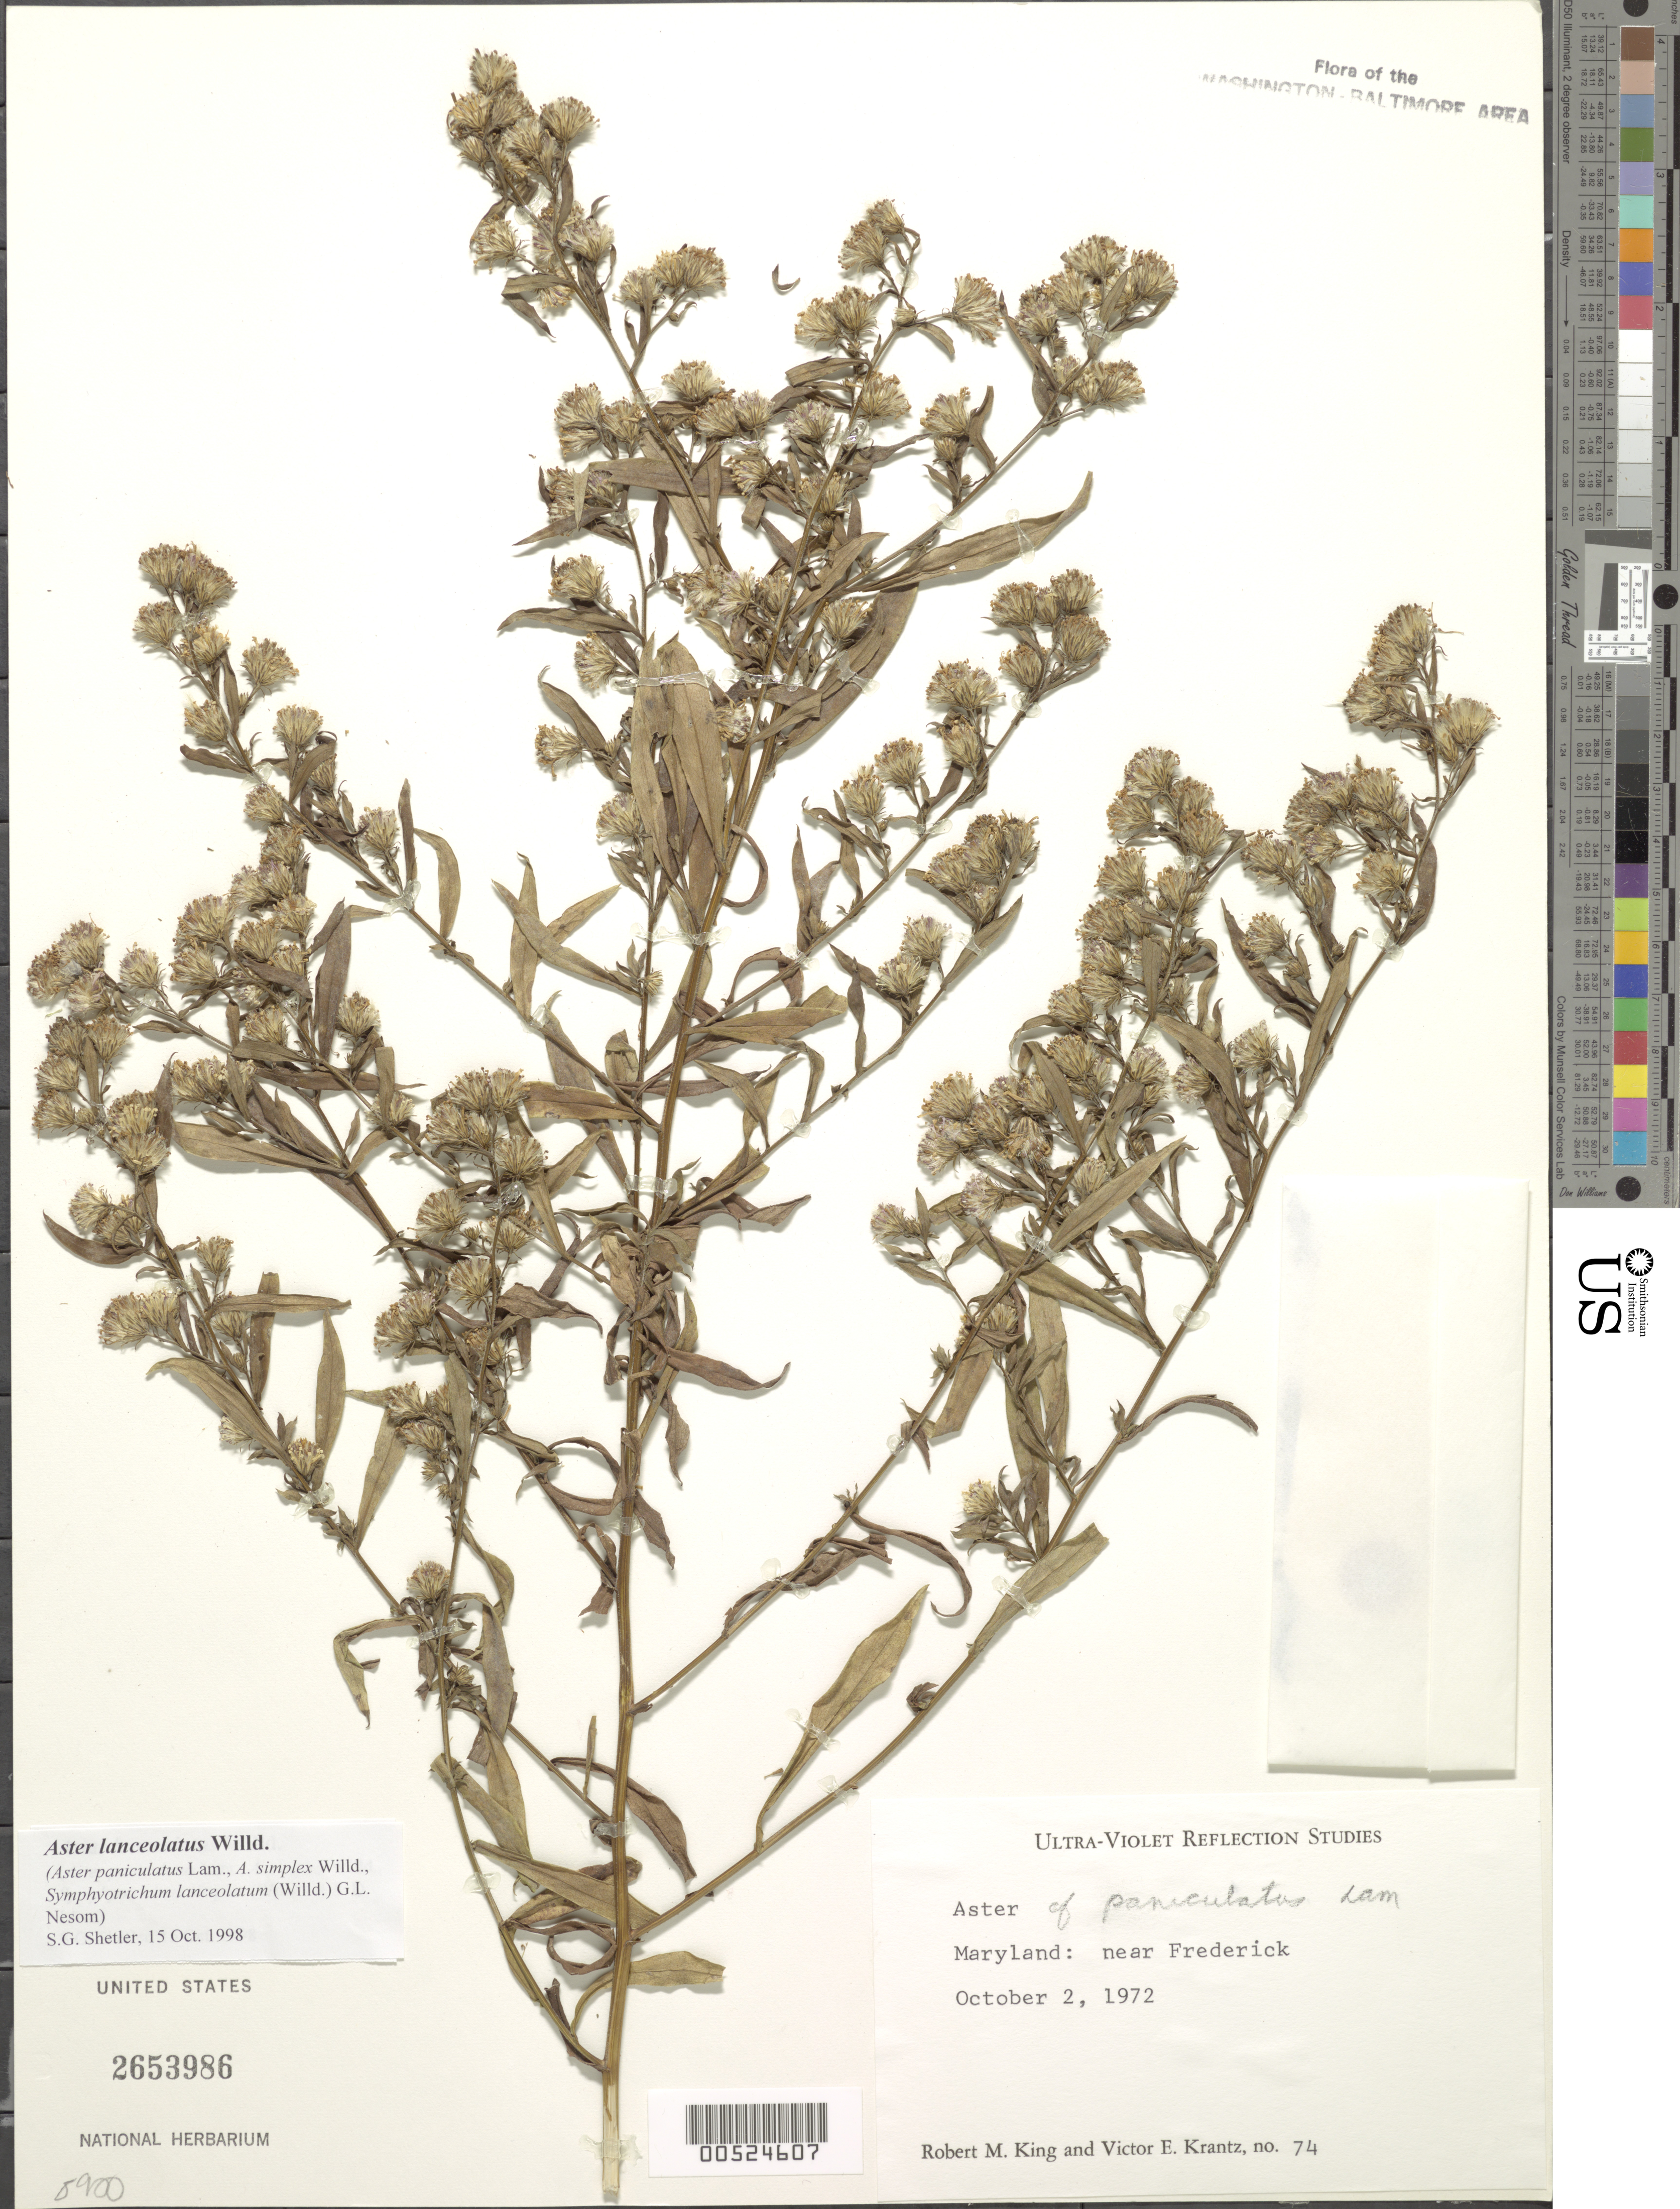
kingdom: Plantae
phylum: Tracheophyta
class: Magnoliopsida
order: Asterales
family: Asteraceae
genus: Symphyotrichum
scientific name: Symphyotrichum lanceolatum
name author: (Willd.) G.L. Nesom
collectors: R. M. King & V. Krantz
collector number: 74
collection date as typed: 02 Oct 1972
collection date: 1972-10-02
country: United States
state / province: Maryland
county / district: Frederick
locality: Frederick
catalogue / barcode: US 2653986